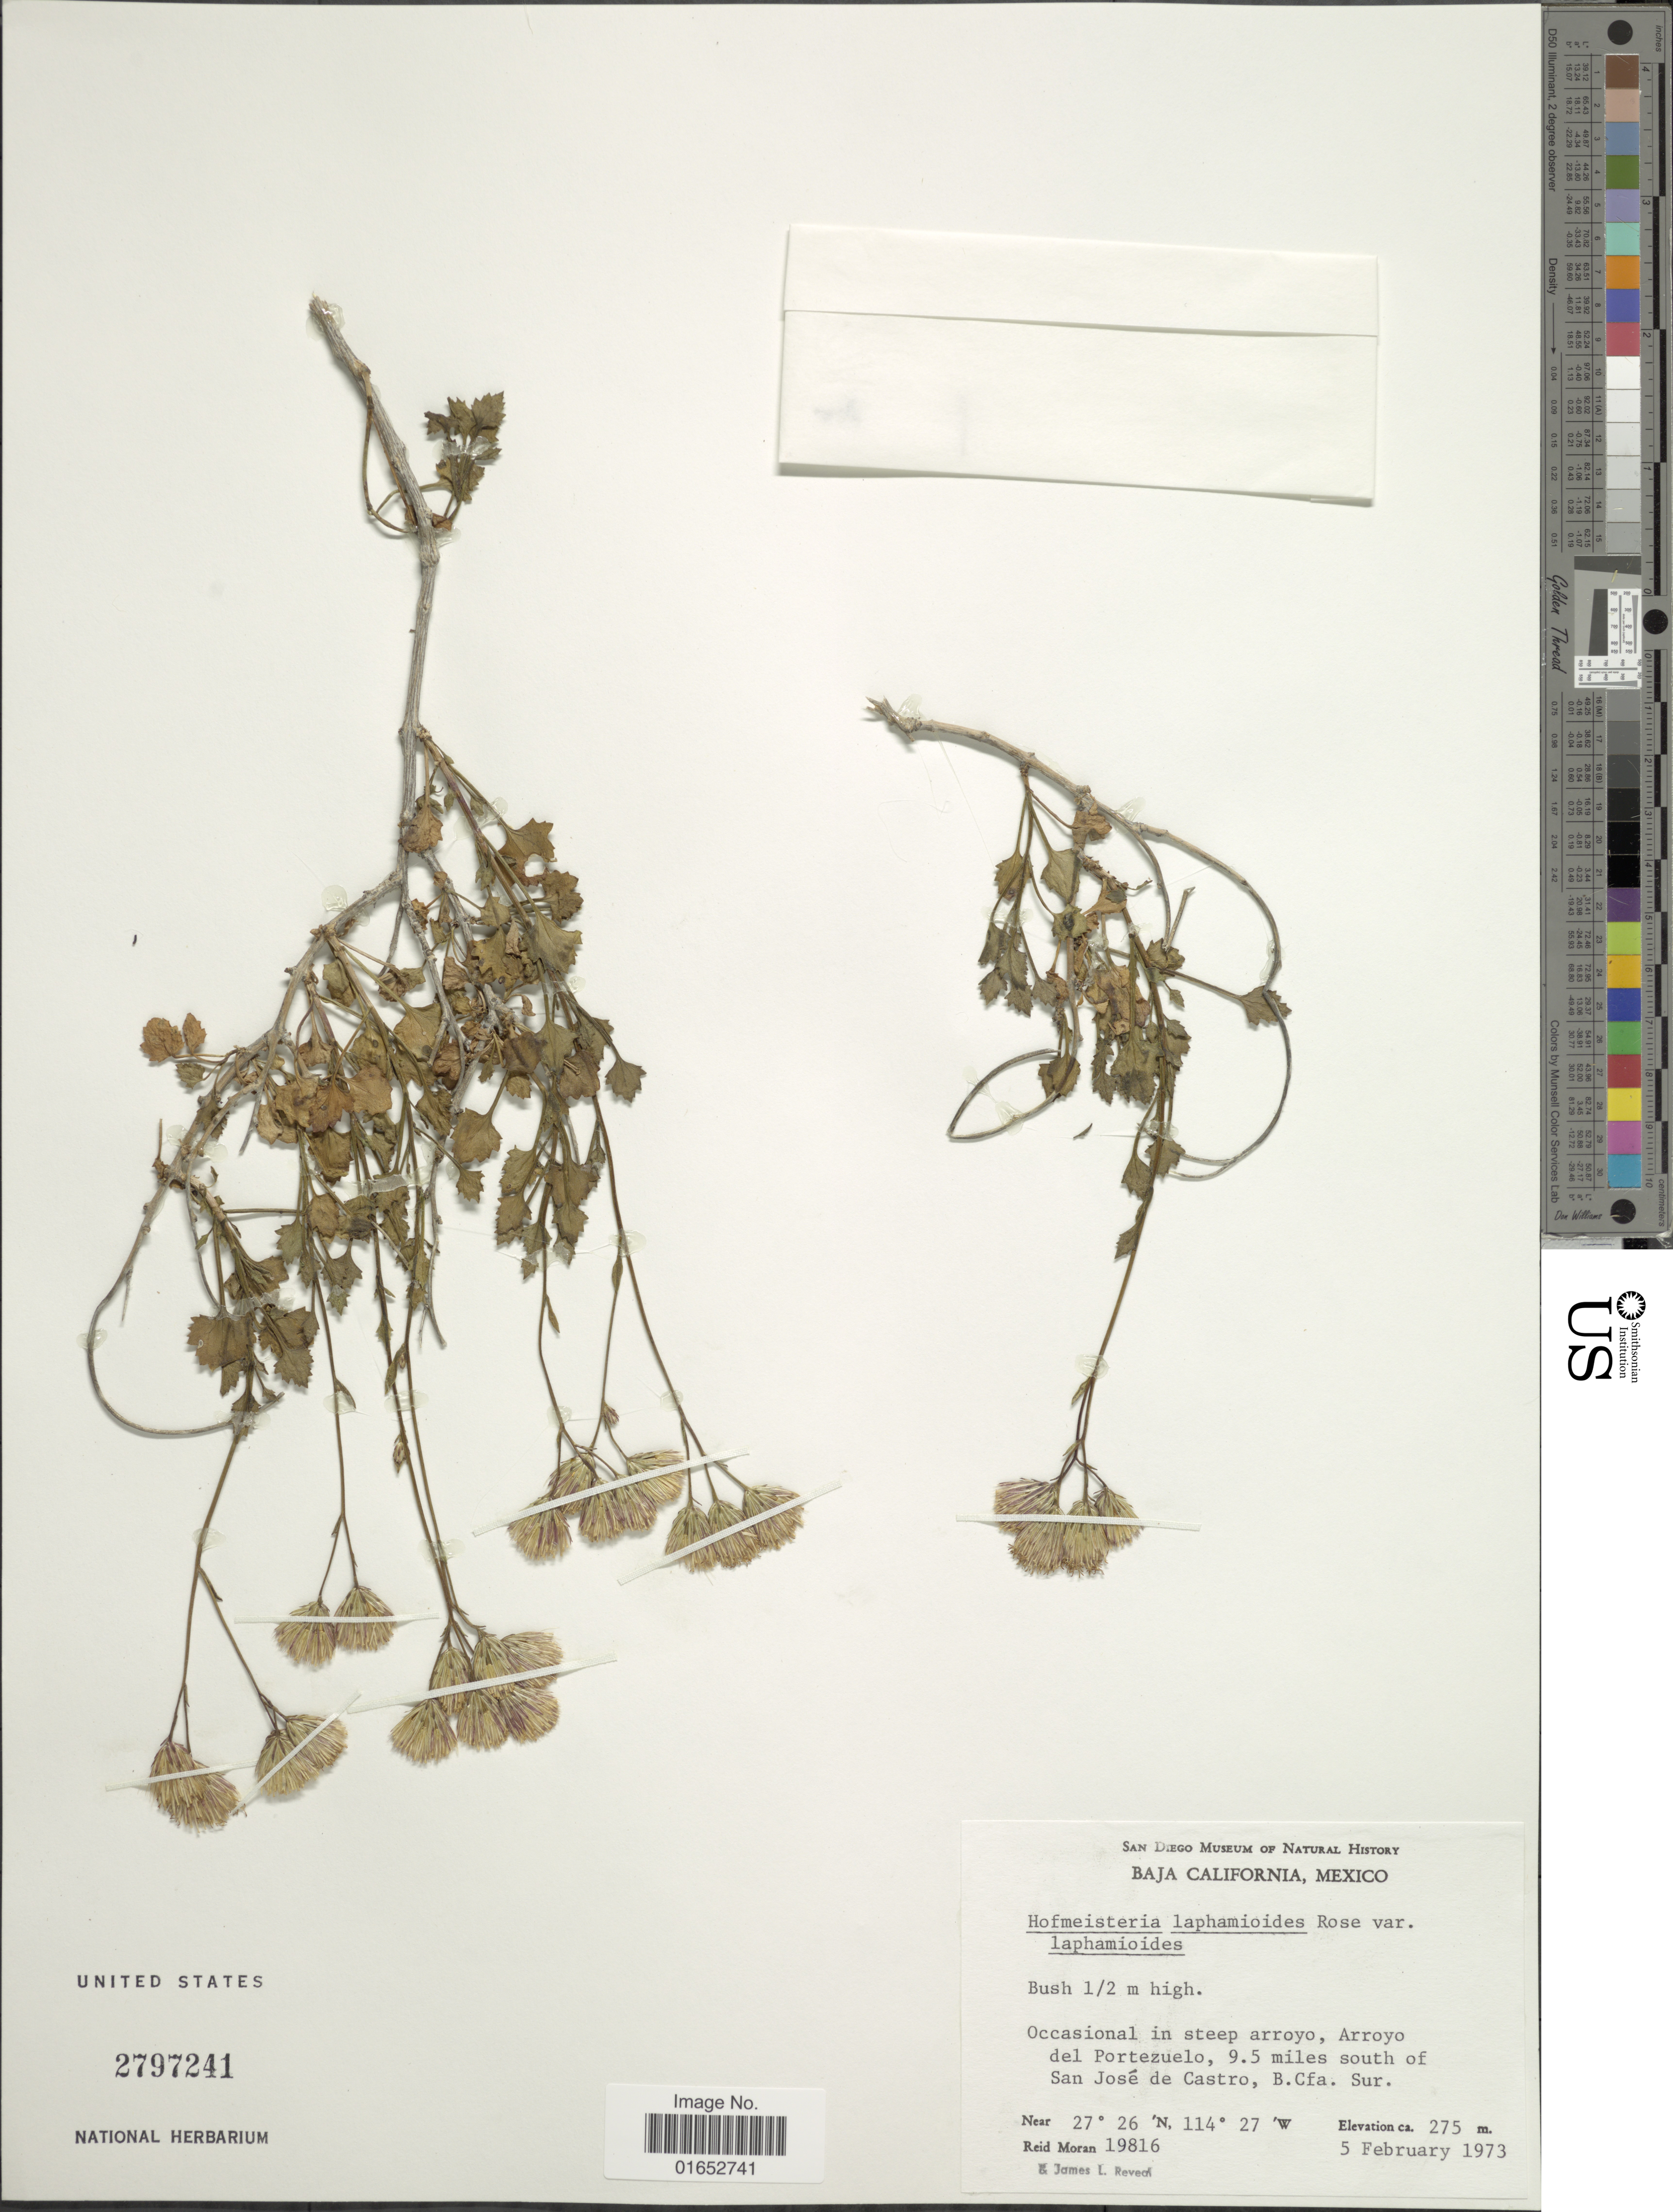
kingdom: Plantae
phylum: Tracheophyta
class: Magnoliopsida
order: Asterales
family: Asteraceae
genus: Pleurocoronis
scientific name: Pleurocoronis laphamioides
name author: (Rose) R.M. King & H. Rob.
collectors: R. V. Moran & J. L. Reveal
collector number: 19816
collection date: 1973-02-05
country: Mexico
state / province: Baja California Sur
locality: Occasional in steep arroyo, Arroyo del Portezuelo, 9.5 miles south of San José de Castro, B. Cfa. Sur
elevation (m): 275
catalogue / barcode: US 2797241